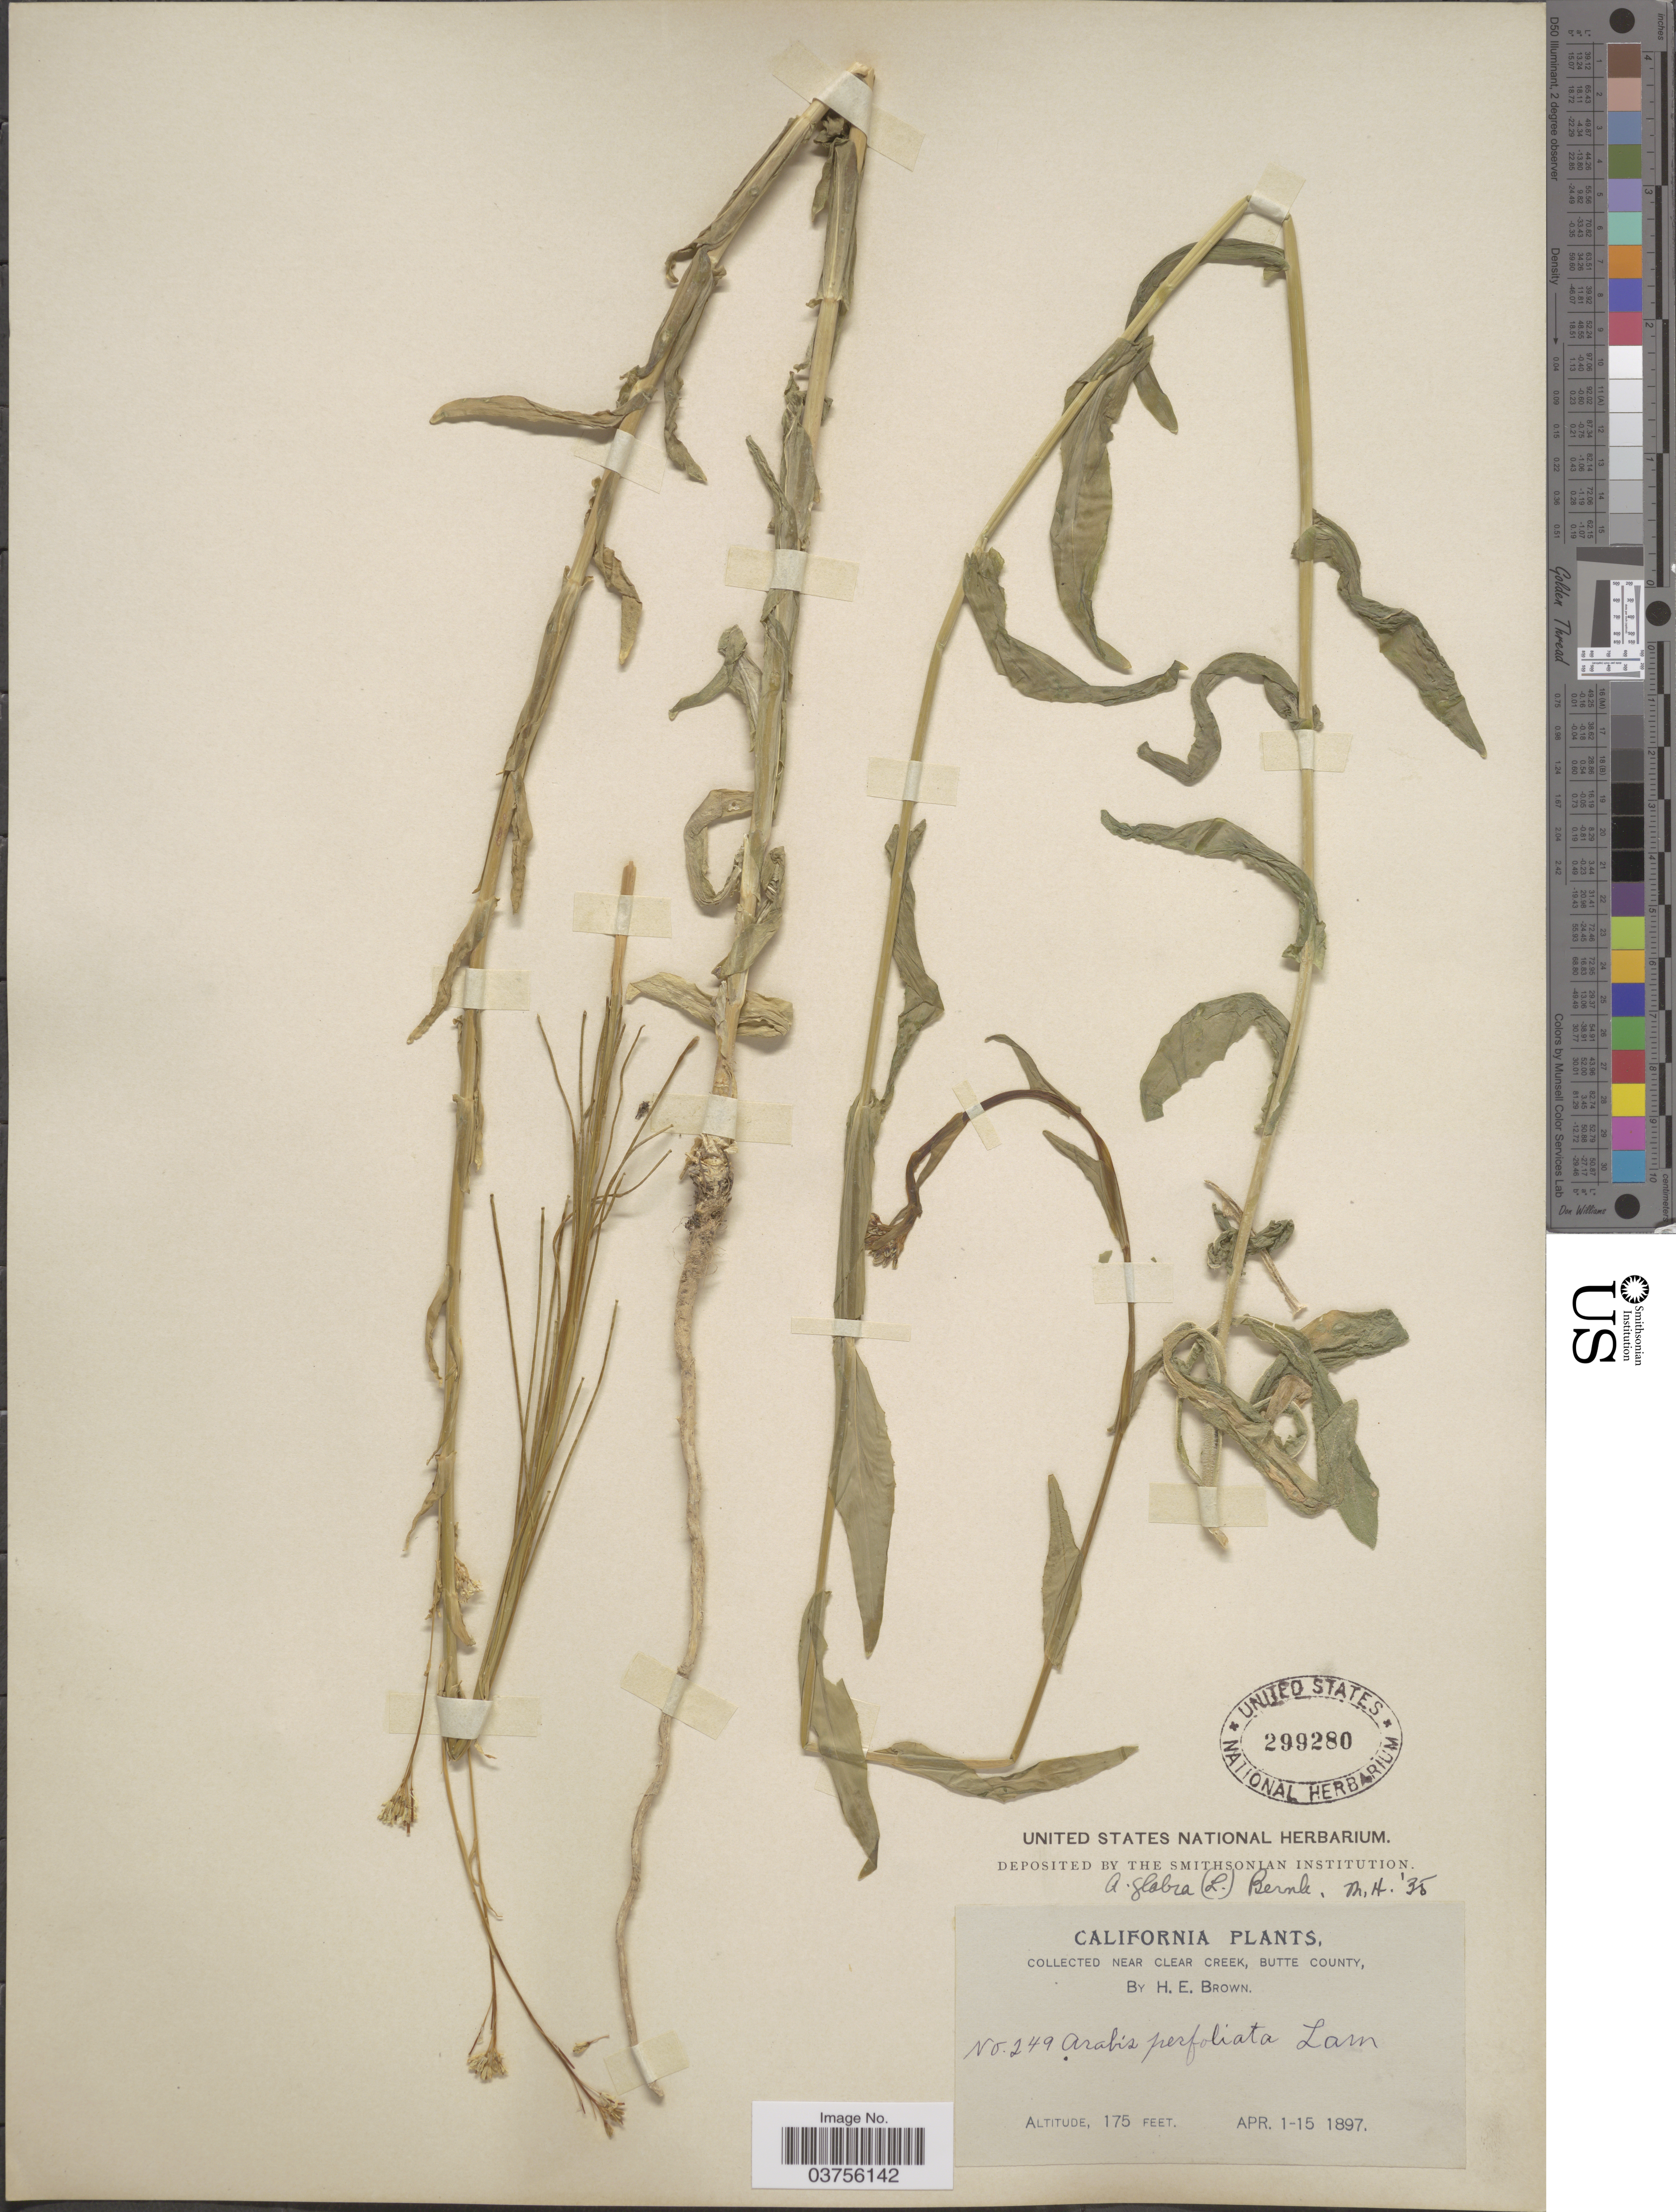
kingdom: Plantae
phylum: Tracheophyta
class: Magnoliopsida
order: Brassicales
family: Brassicaceae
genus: Turritis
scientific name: Turritis glabra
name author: L.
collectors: H. E. Brown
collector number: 249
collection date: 1897-04-01/1897-04-15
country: United States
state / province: California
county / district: Butte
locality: Near Clear Creek, Butte County.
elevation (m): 53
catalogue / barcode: US 299280